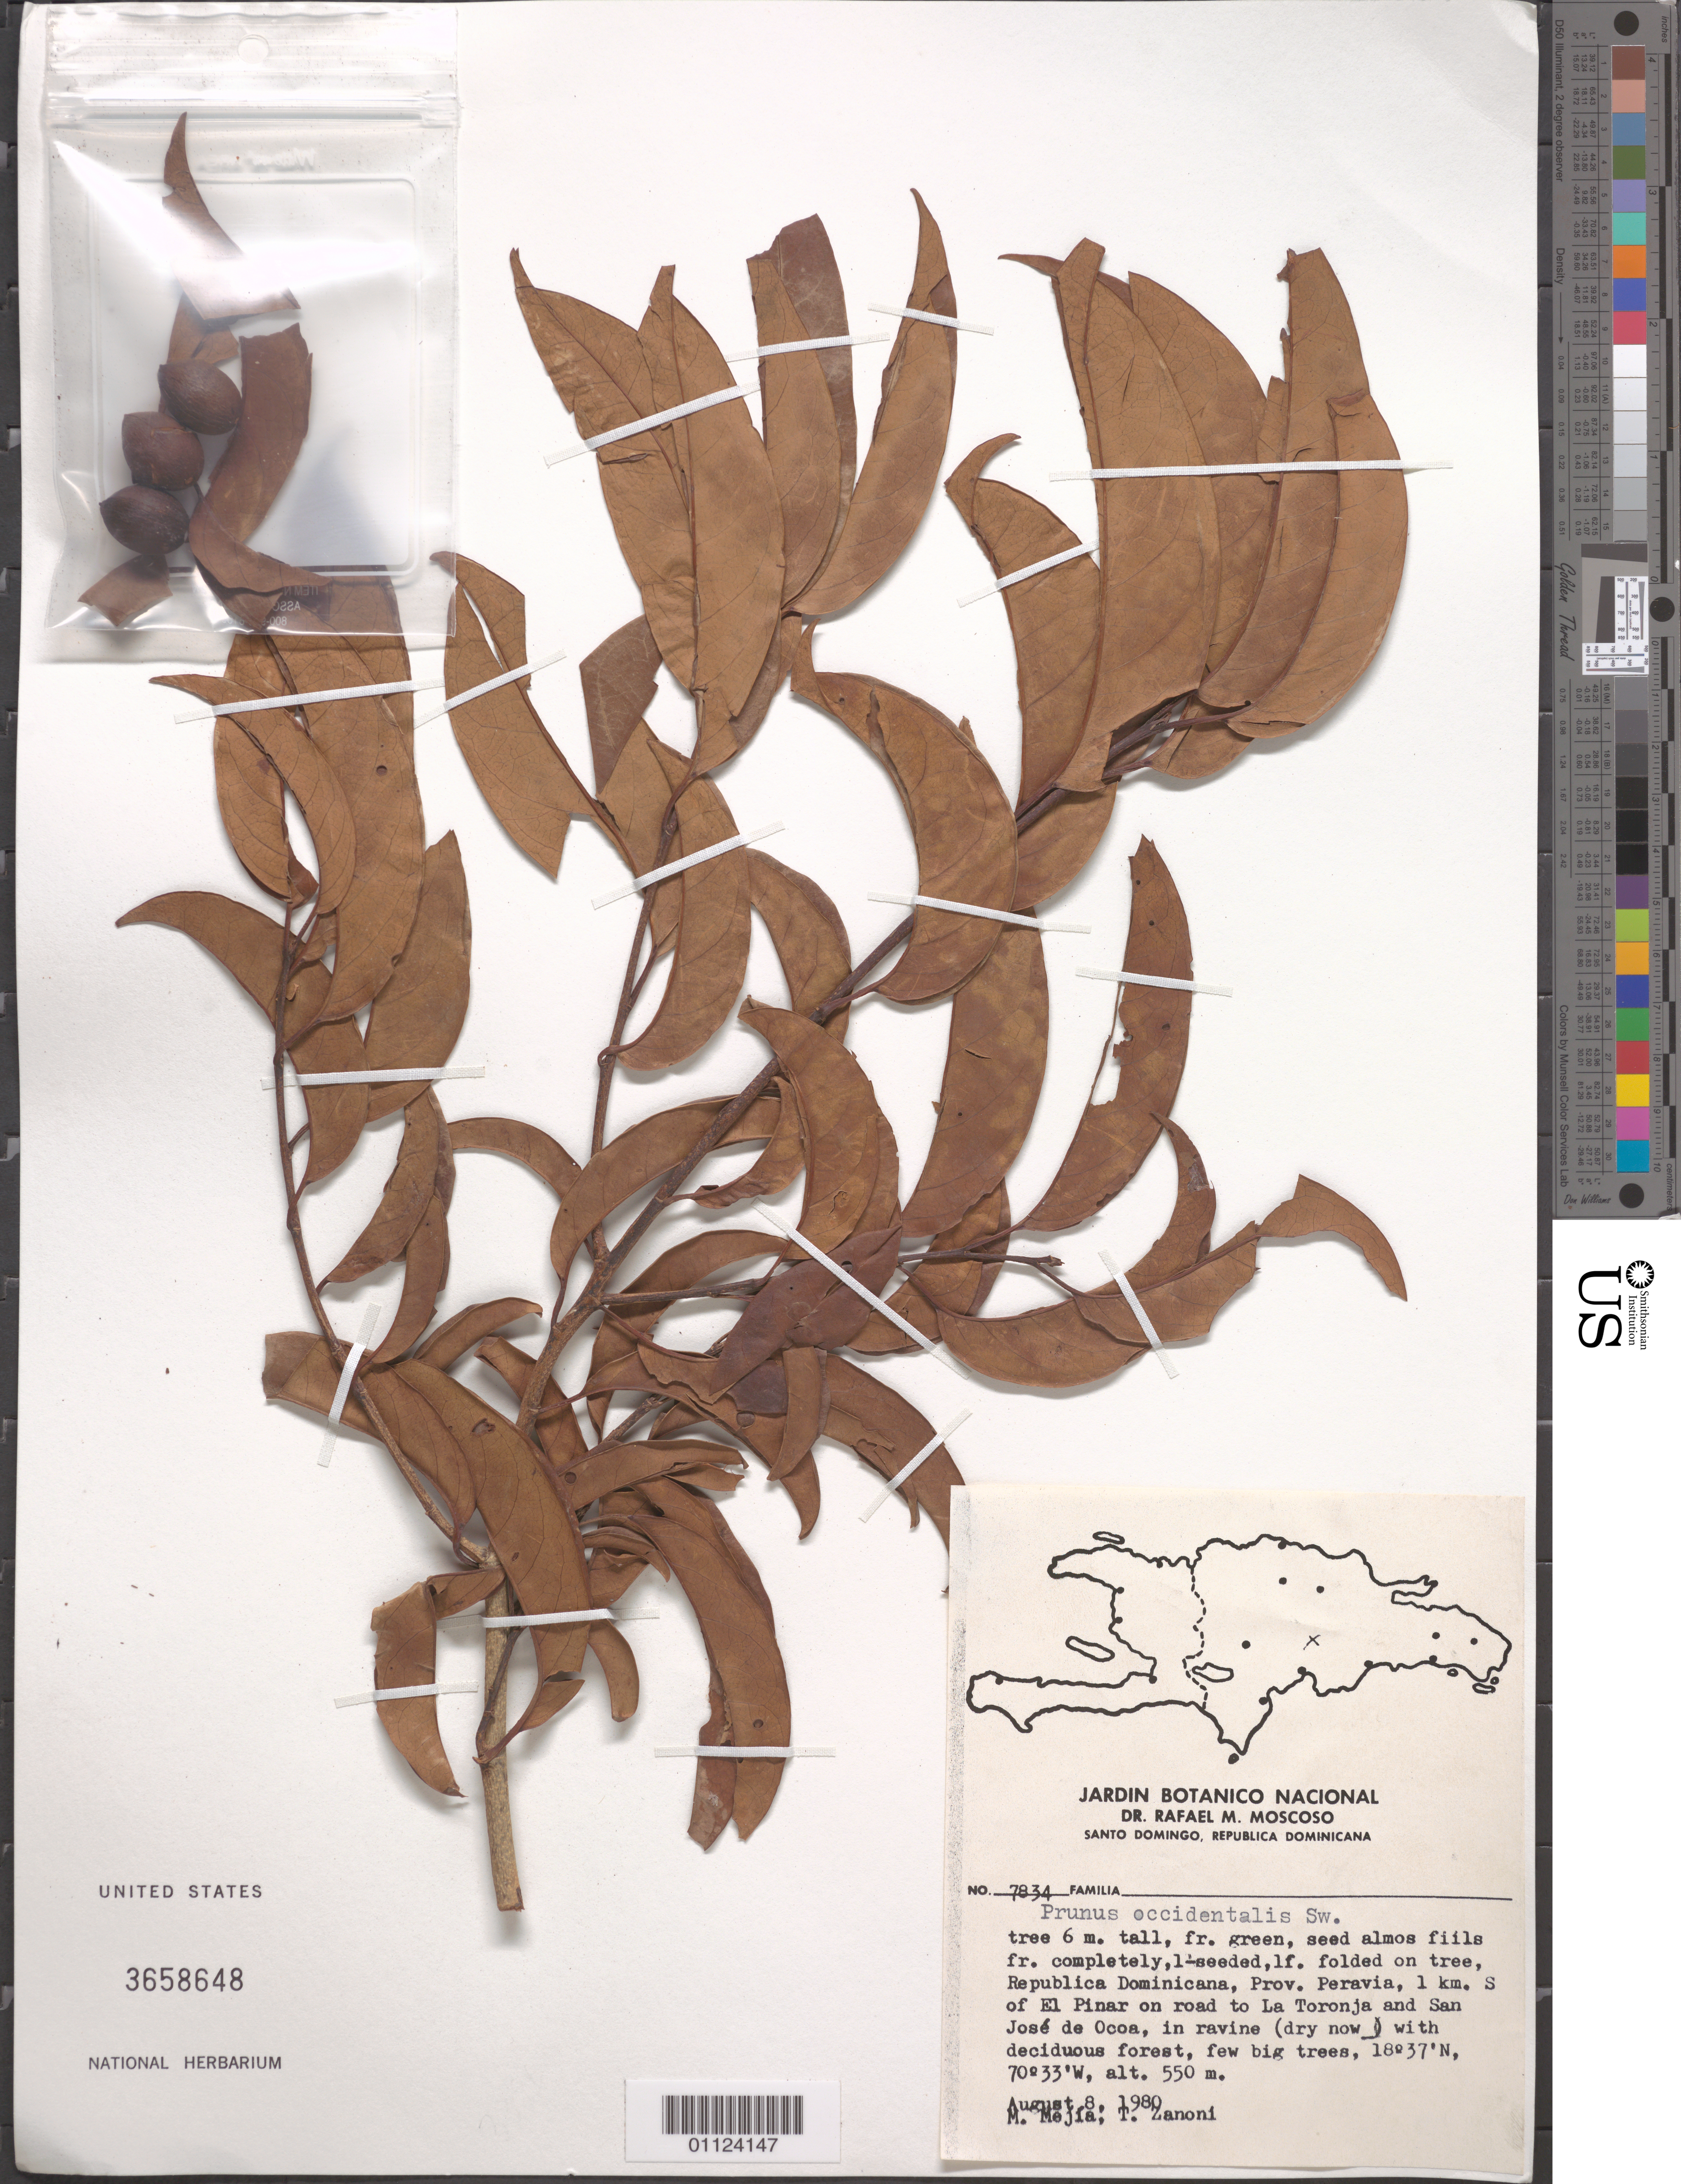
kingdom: Plantae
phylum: Tracheophyta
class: Magnoliopsida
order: Rosales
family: Rosaceae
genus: Prunus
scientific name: Prunus occidentalis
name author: Sw.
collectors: M. Mejia & T. A. Zanoni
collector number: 7834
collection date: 1980-08-08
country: Dominican Republic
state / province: Peravia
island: Hispaniola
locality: El Pinar, 1 km S on road to La Toronja and San José de Ocoa.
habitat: In ravine (dry now) with deciduous frorest, a few big trees.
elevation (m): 550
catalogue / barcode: US 3658648